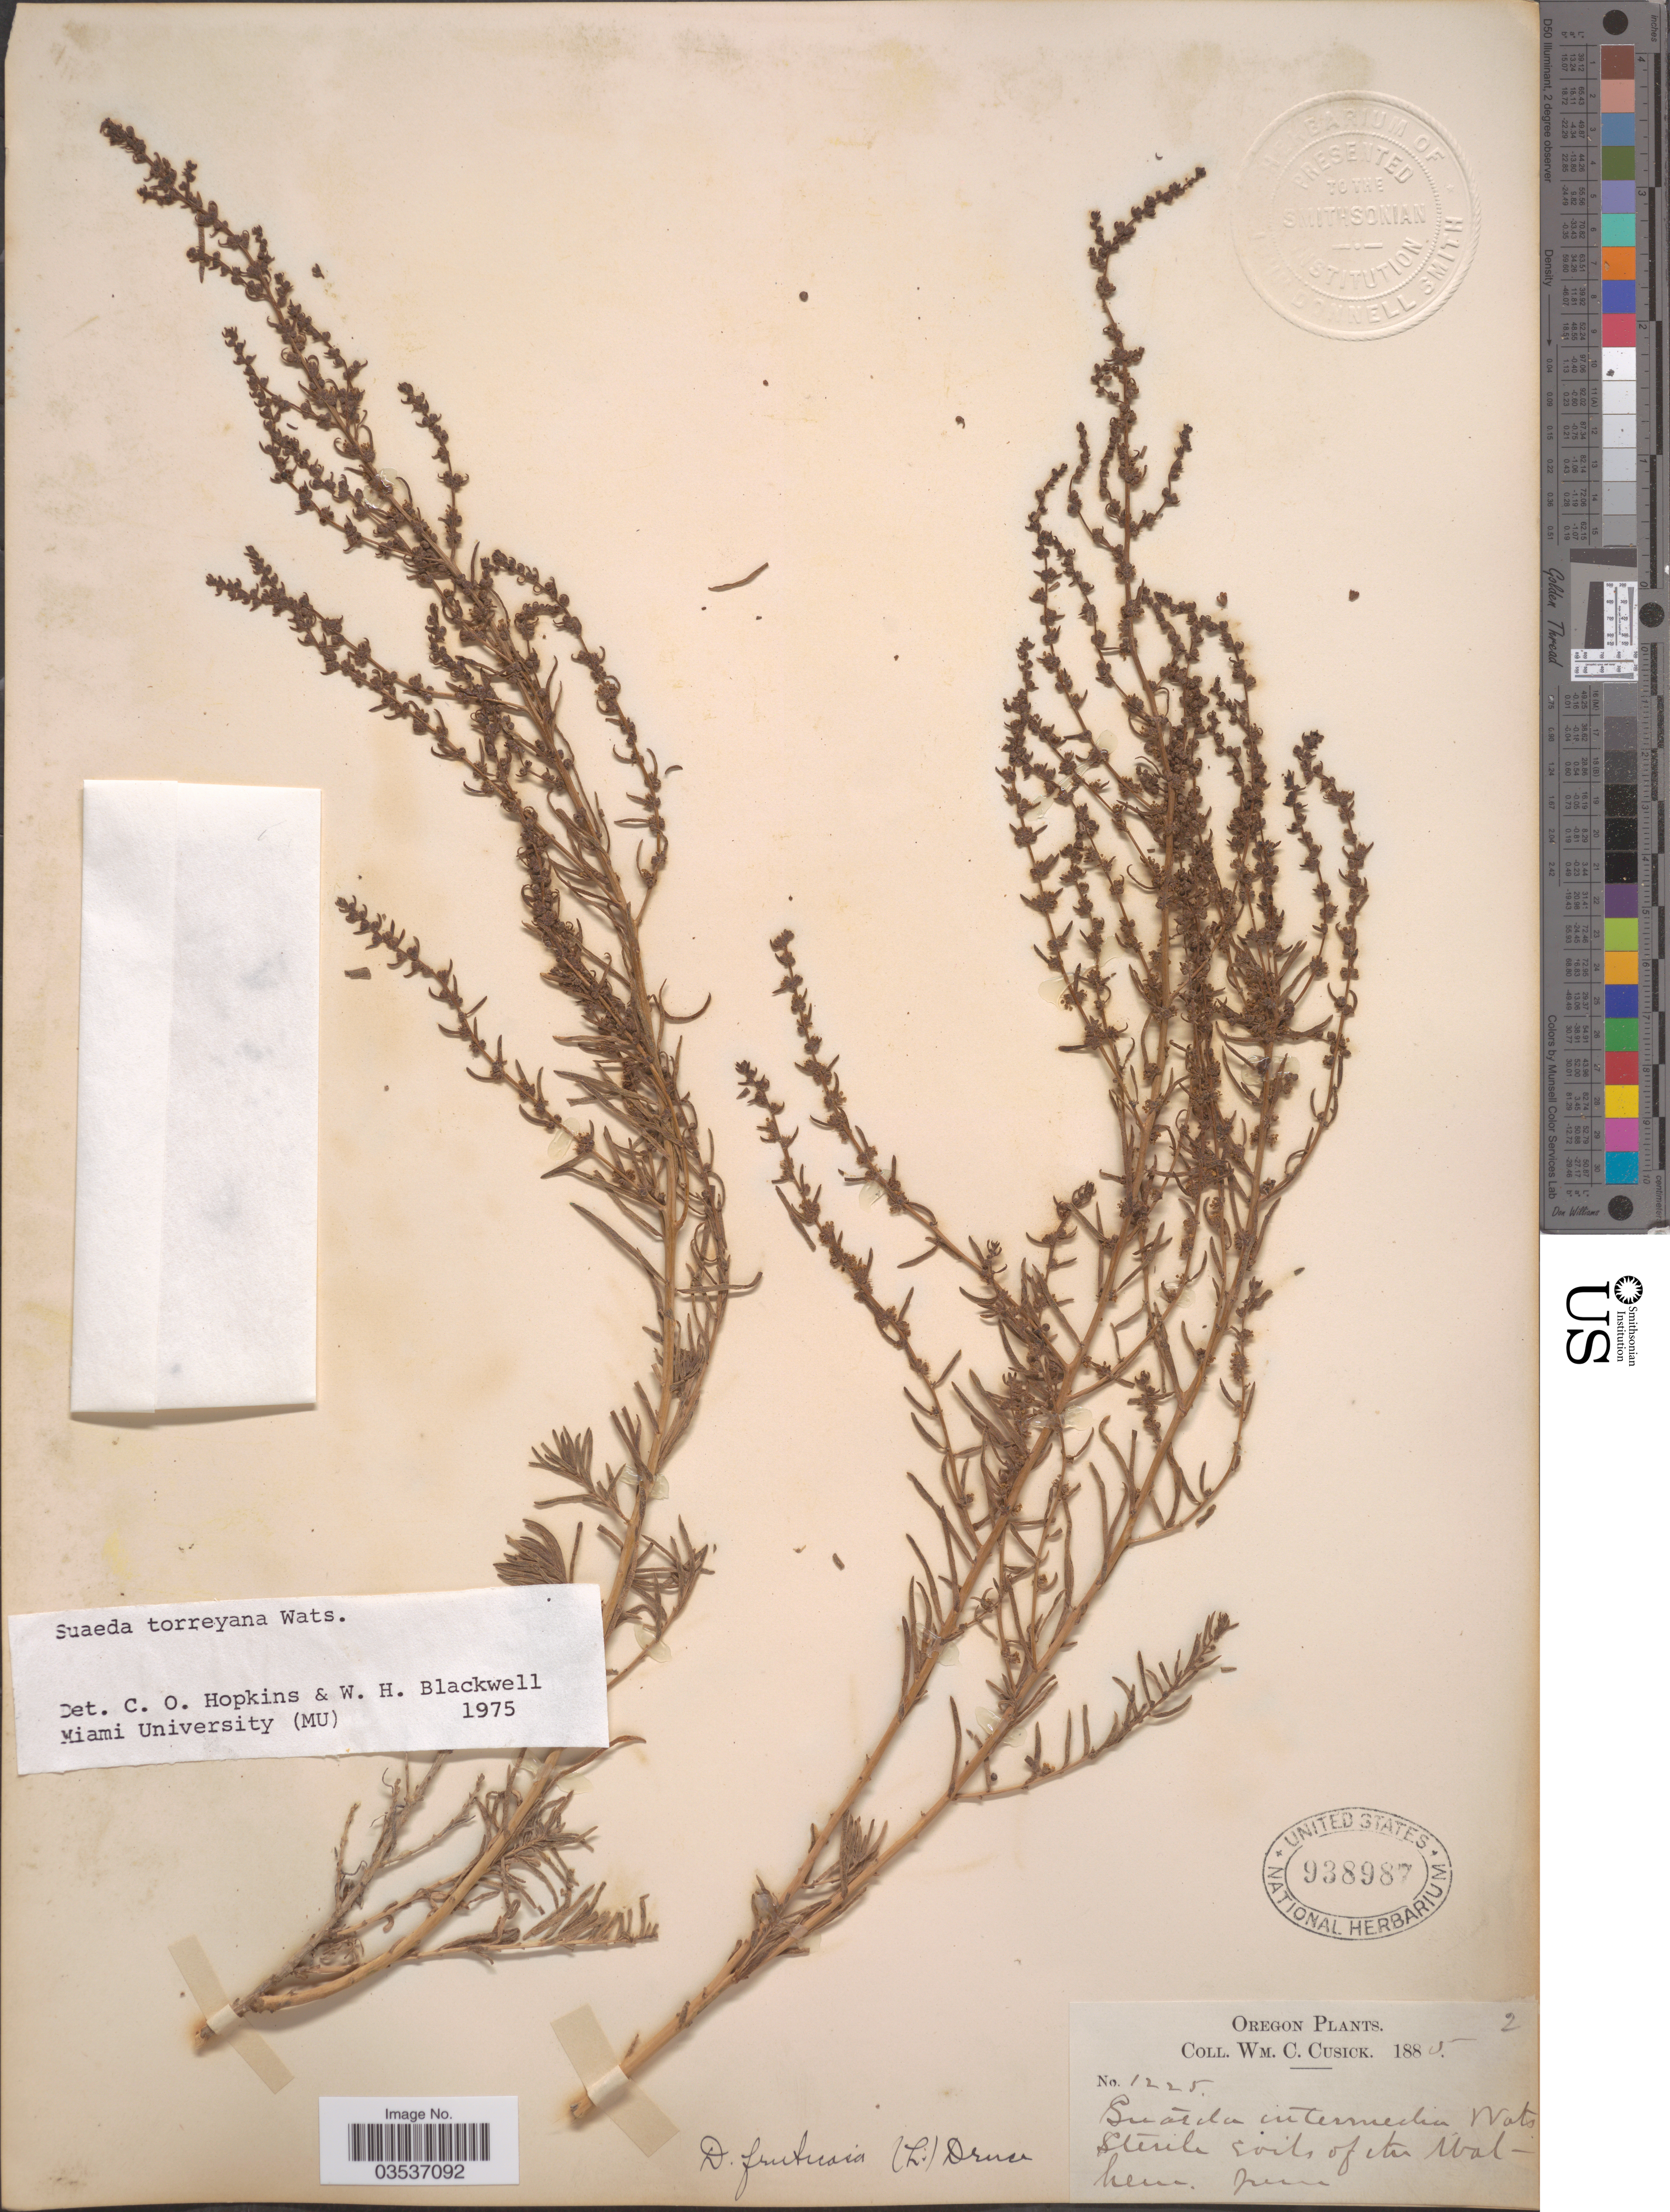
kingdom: Plantae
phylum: Tracheophyta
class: Magnoliopsida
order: Caryophyllales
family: Amaranthaceae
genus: Suaeda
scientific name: Suaeda torreyana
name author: S. Watson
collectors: W. C. Cusick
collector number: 1225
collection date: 1885-06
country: United States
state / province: Oregon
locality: Soils of the Malheur.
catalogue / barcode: US 938987